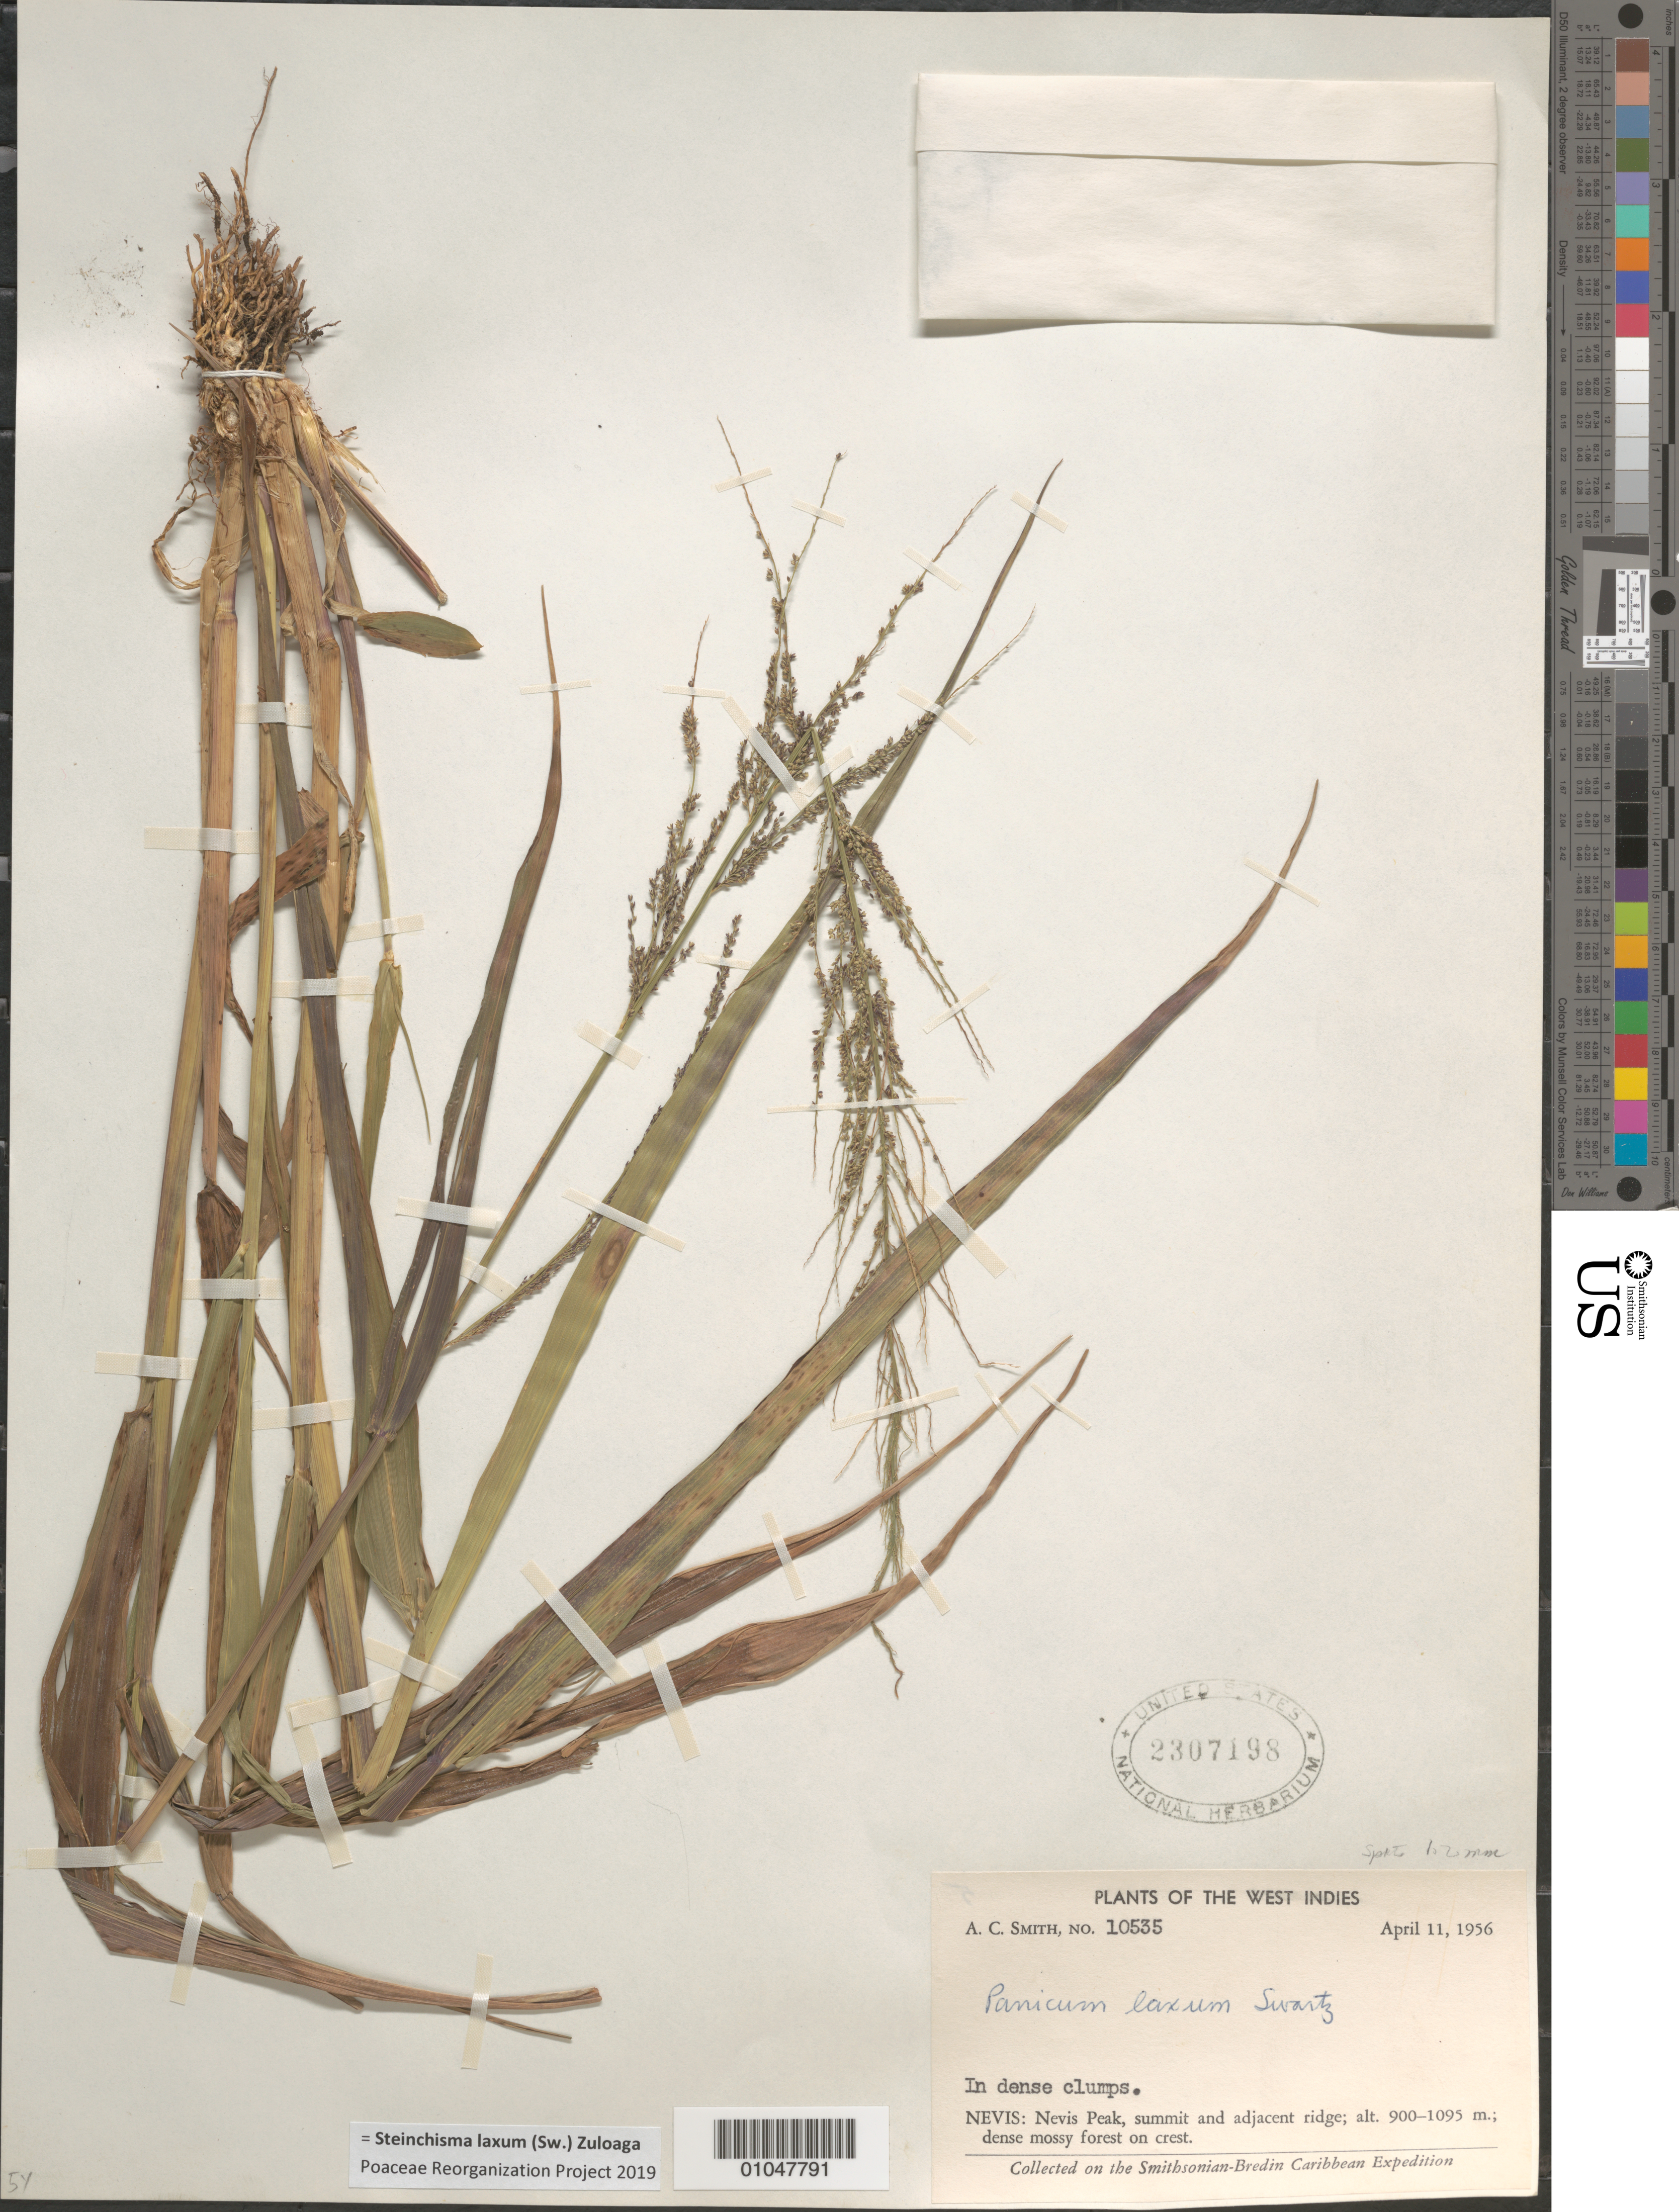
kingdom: Plantae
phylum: Tracheophyta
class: Liliopsida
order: Poales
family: Poaceae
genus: Panicum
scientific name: Panicum laxum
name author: Sw.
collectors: A. C. Smith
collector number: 1035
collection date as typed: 11 Apr 1956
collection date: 1956-04-11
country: St. Christopher-Nevis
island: Nevis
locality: Nevis: Nevis Peak, summit and adj. bridge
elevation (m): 900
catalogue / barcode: US 2307198